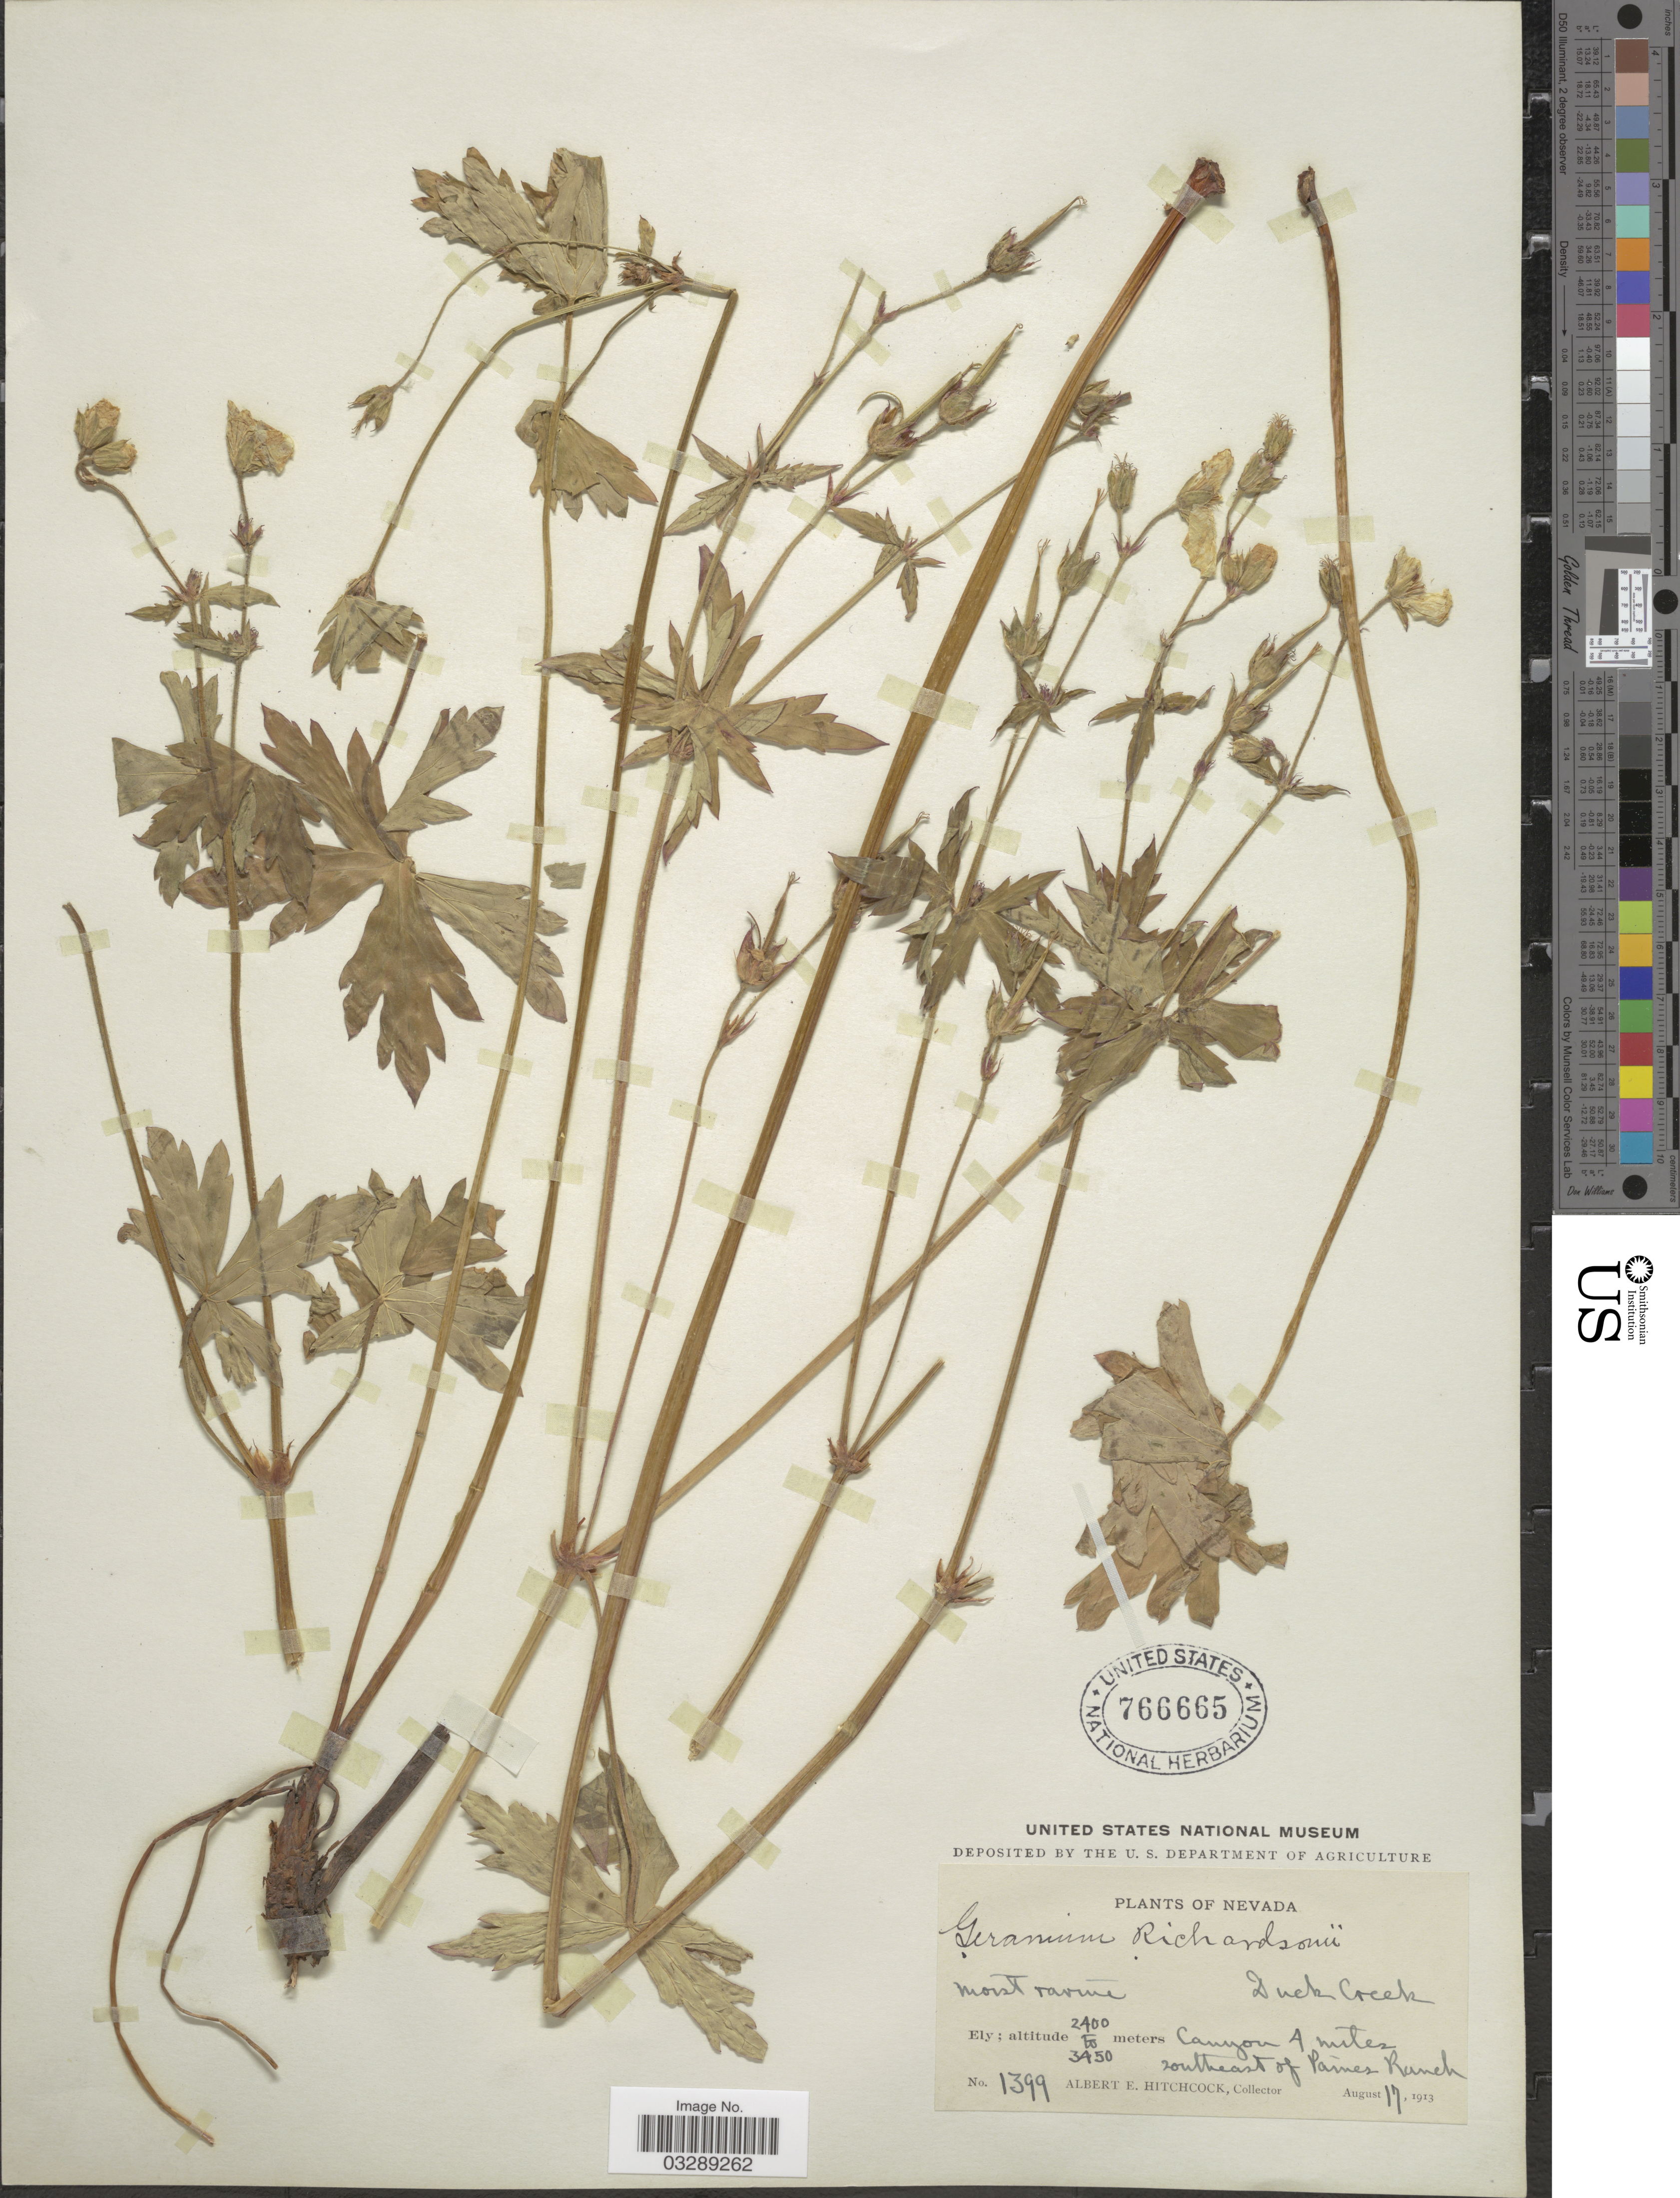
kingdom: Plantae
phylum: Tracheophyta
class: Magnoliopsida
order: Geraniales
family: Geraniaceae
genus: Geranium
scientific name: Geranium richardsonii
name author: Fisch. & Trautv.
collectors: A. Hitchcock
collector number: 1399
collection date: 1913-08-17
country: United States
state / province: Nevada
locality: Duck Creek, Ely. Canyon 4 miles southeast of Paines Ranch.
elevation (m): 2400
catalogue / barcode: US 766665